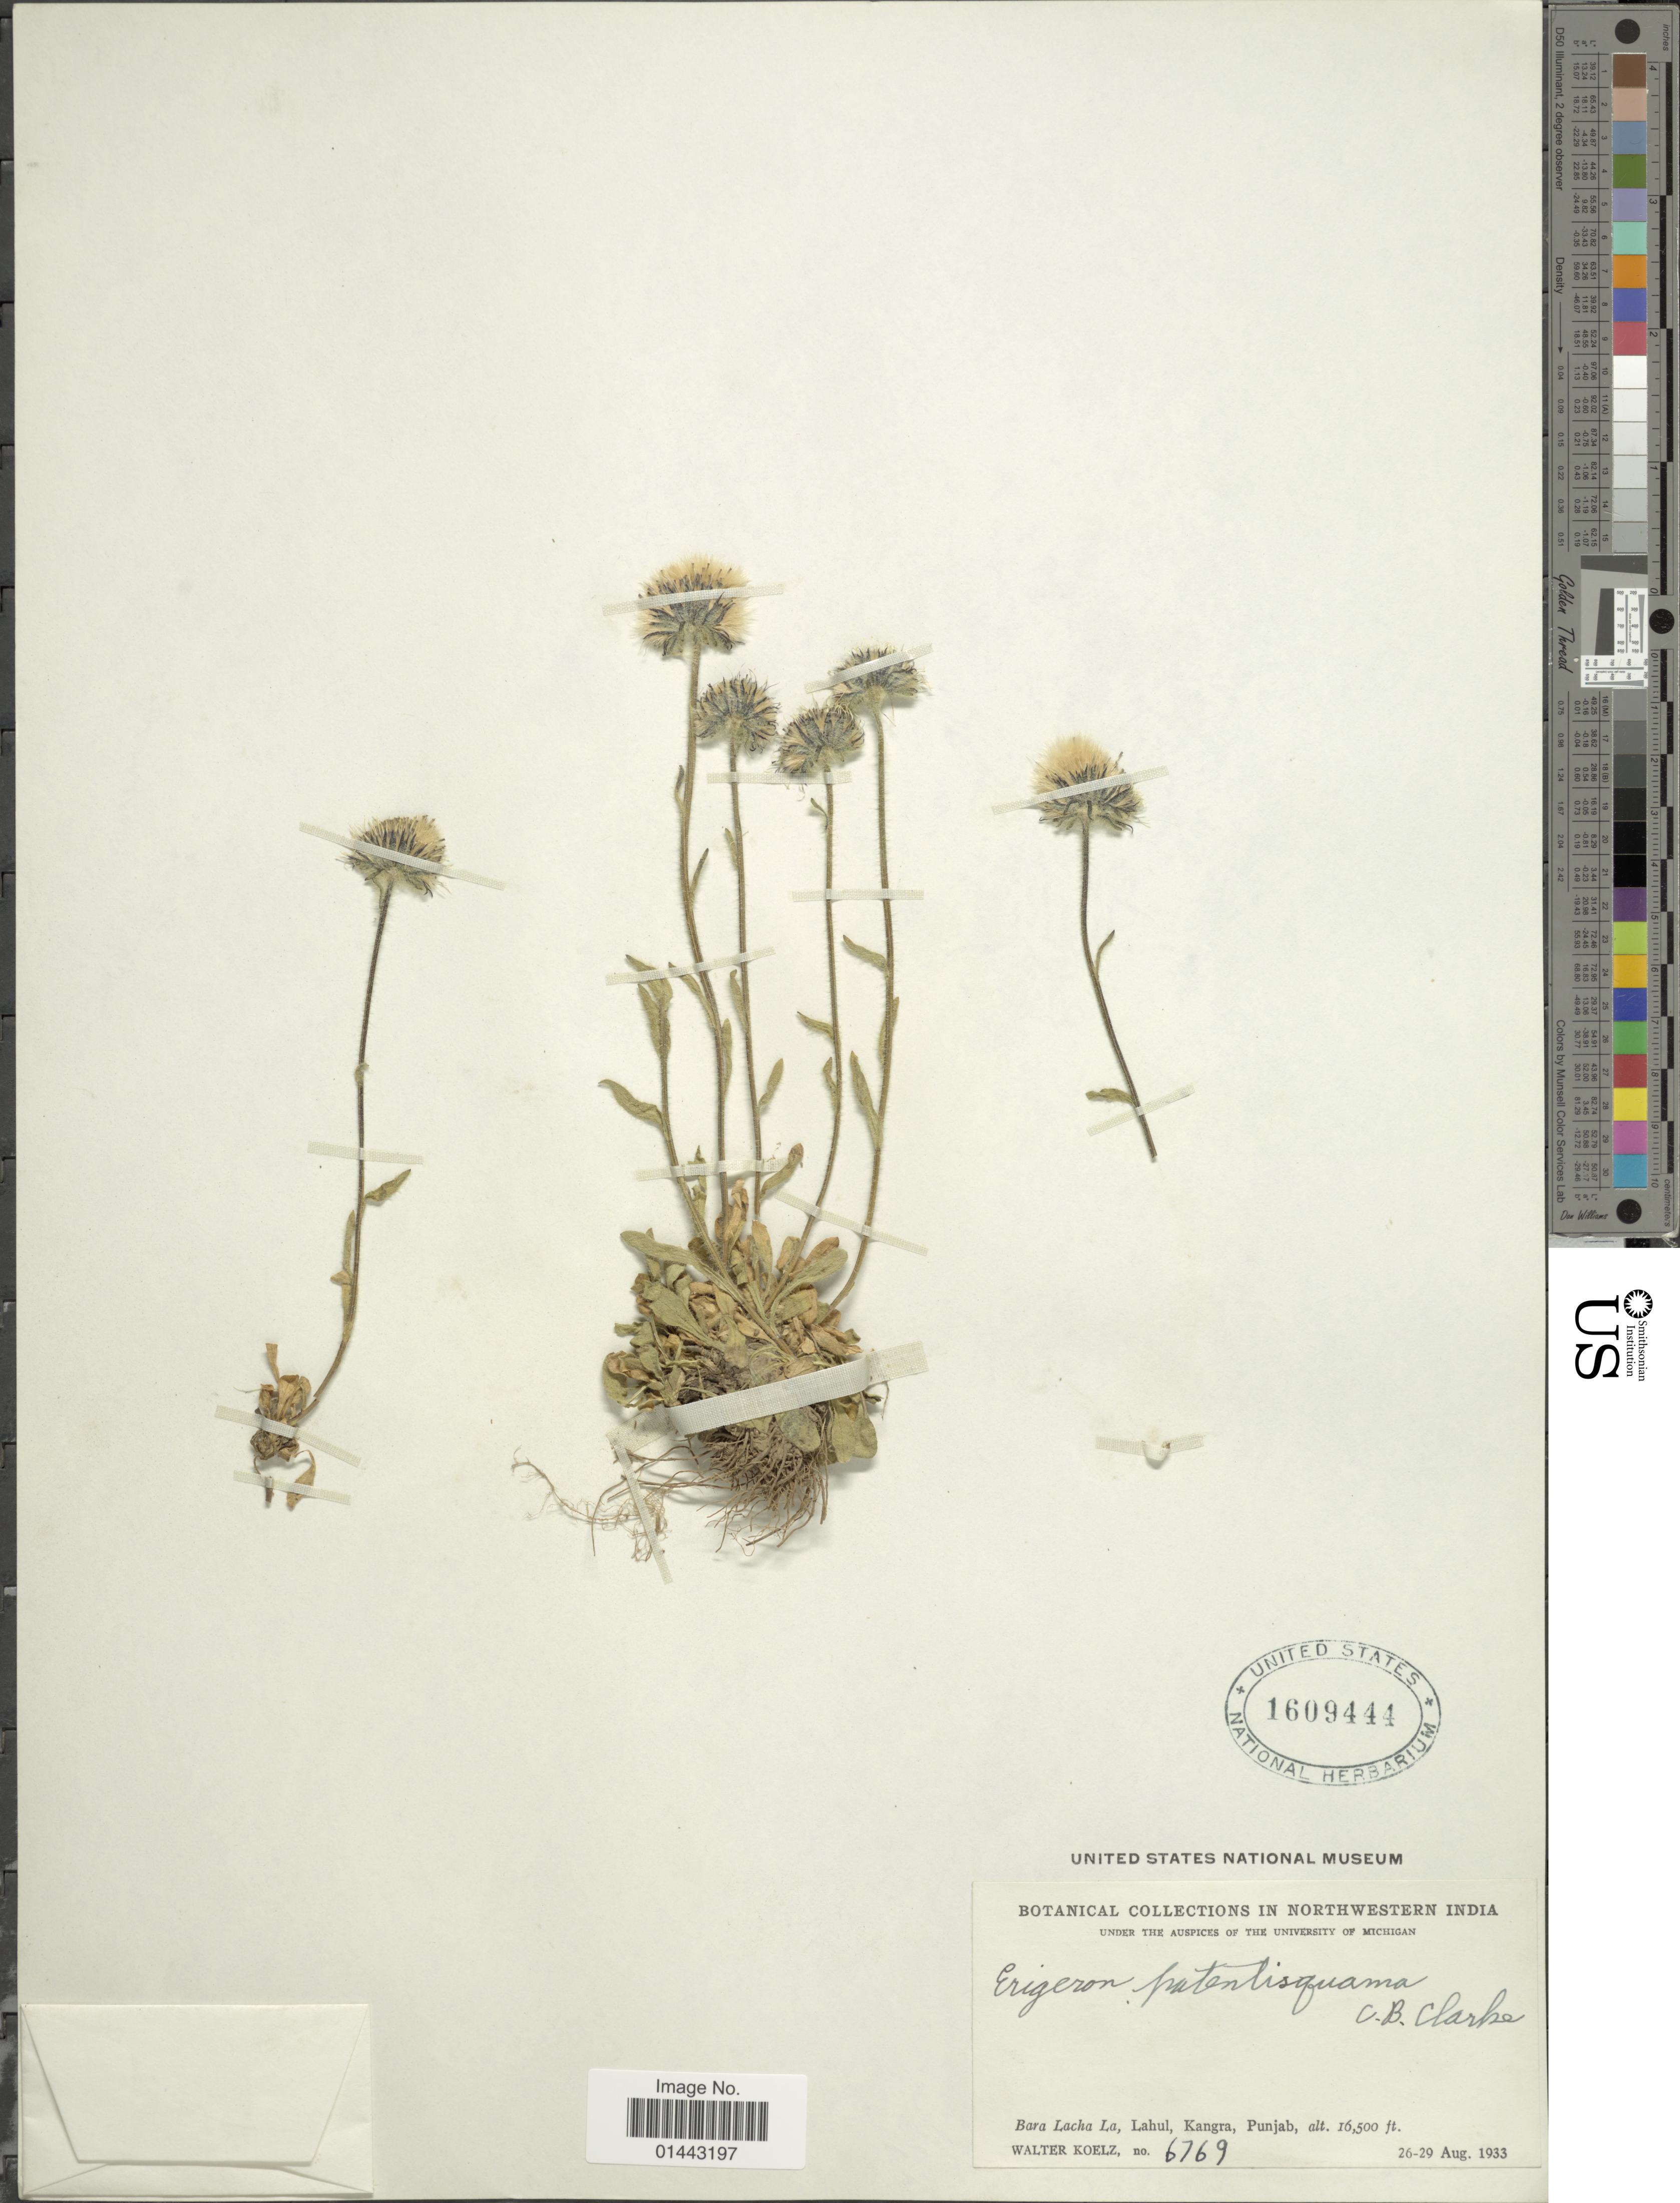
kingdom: Plantae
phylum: Tracheophyta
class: Magnoliopsida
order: Asterales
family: Asteraceae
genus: Erigeron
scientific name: Erigeron patentisquamus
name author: Jeffrey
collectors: W. N. Koelz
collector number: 6769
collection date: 1933-08-26/1933-08-29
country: India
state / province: Himachal Pradesh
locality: Northwestern India, Bara Lacha La, Lahul, Kangra.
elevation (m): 5029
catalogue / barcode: US 1609444